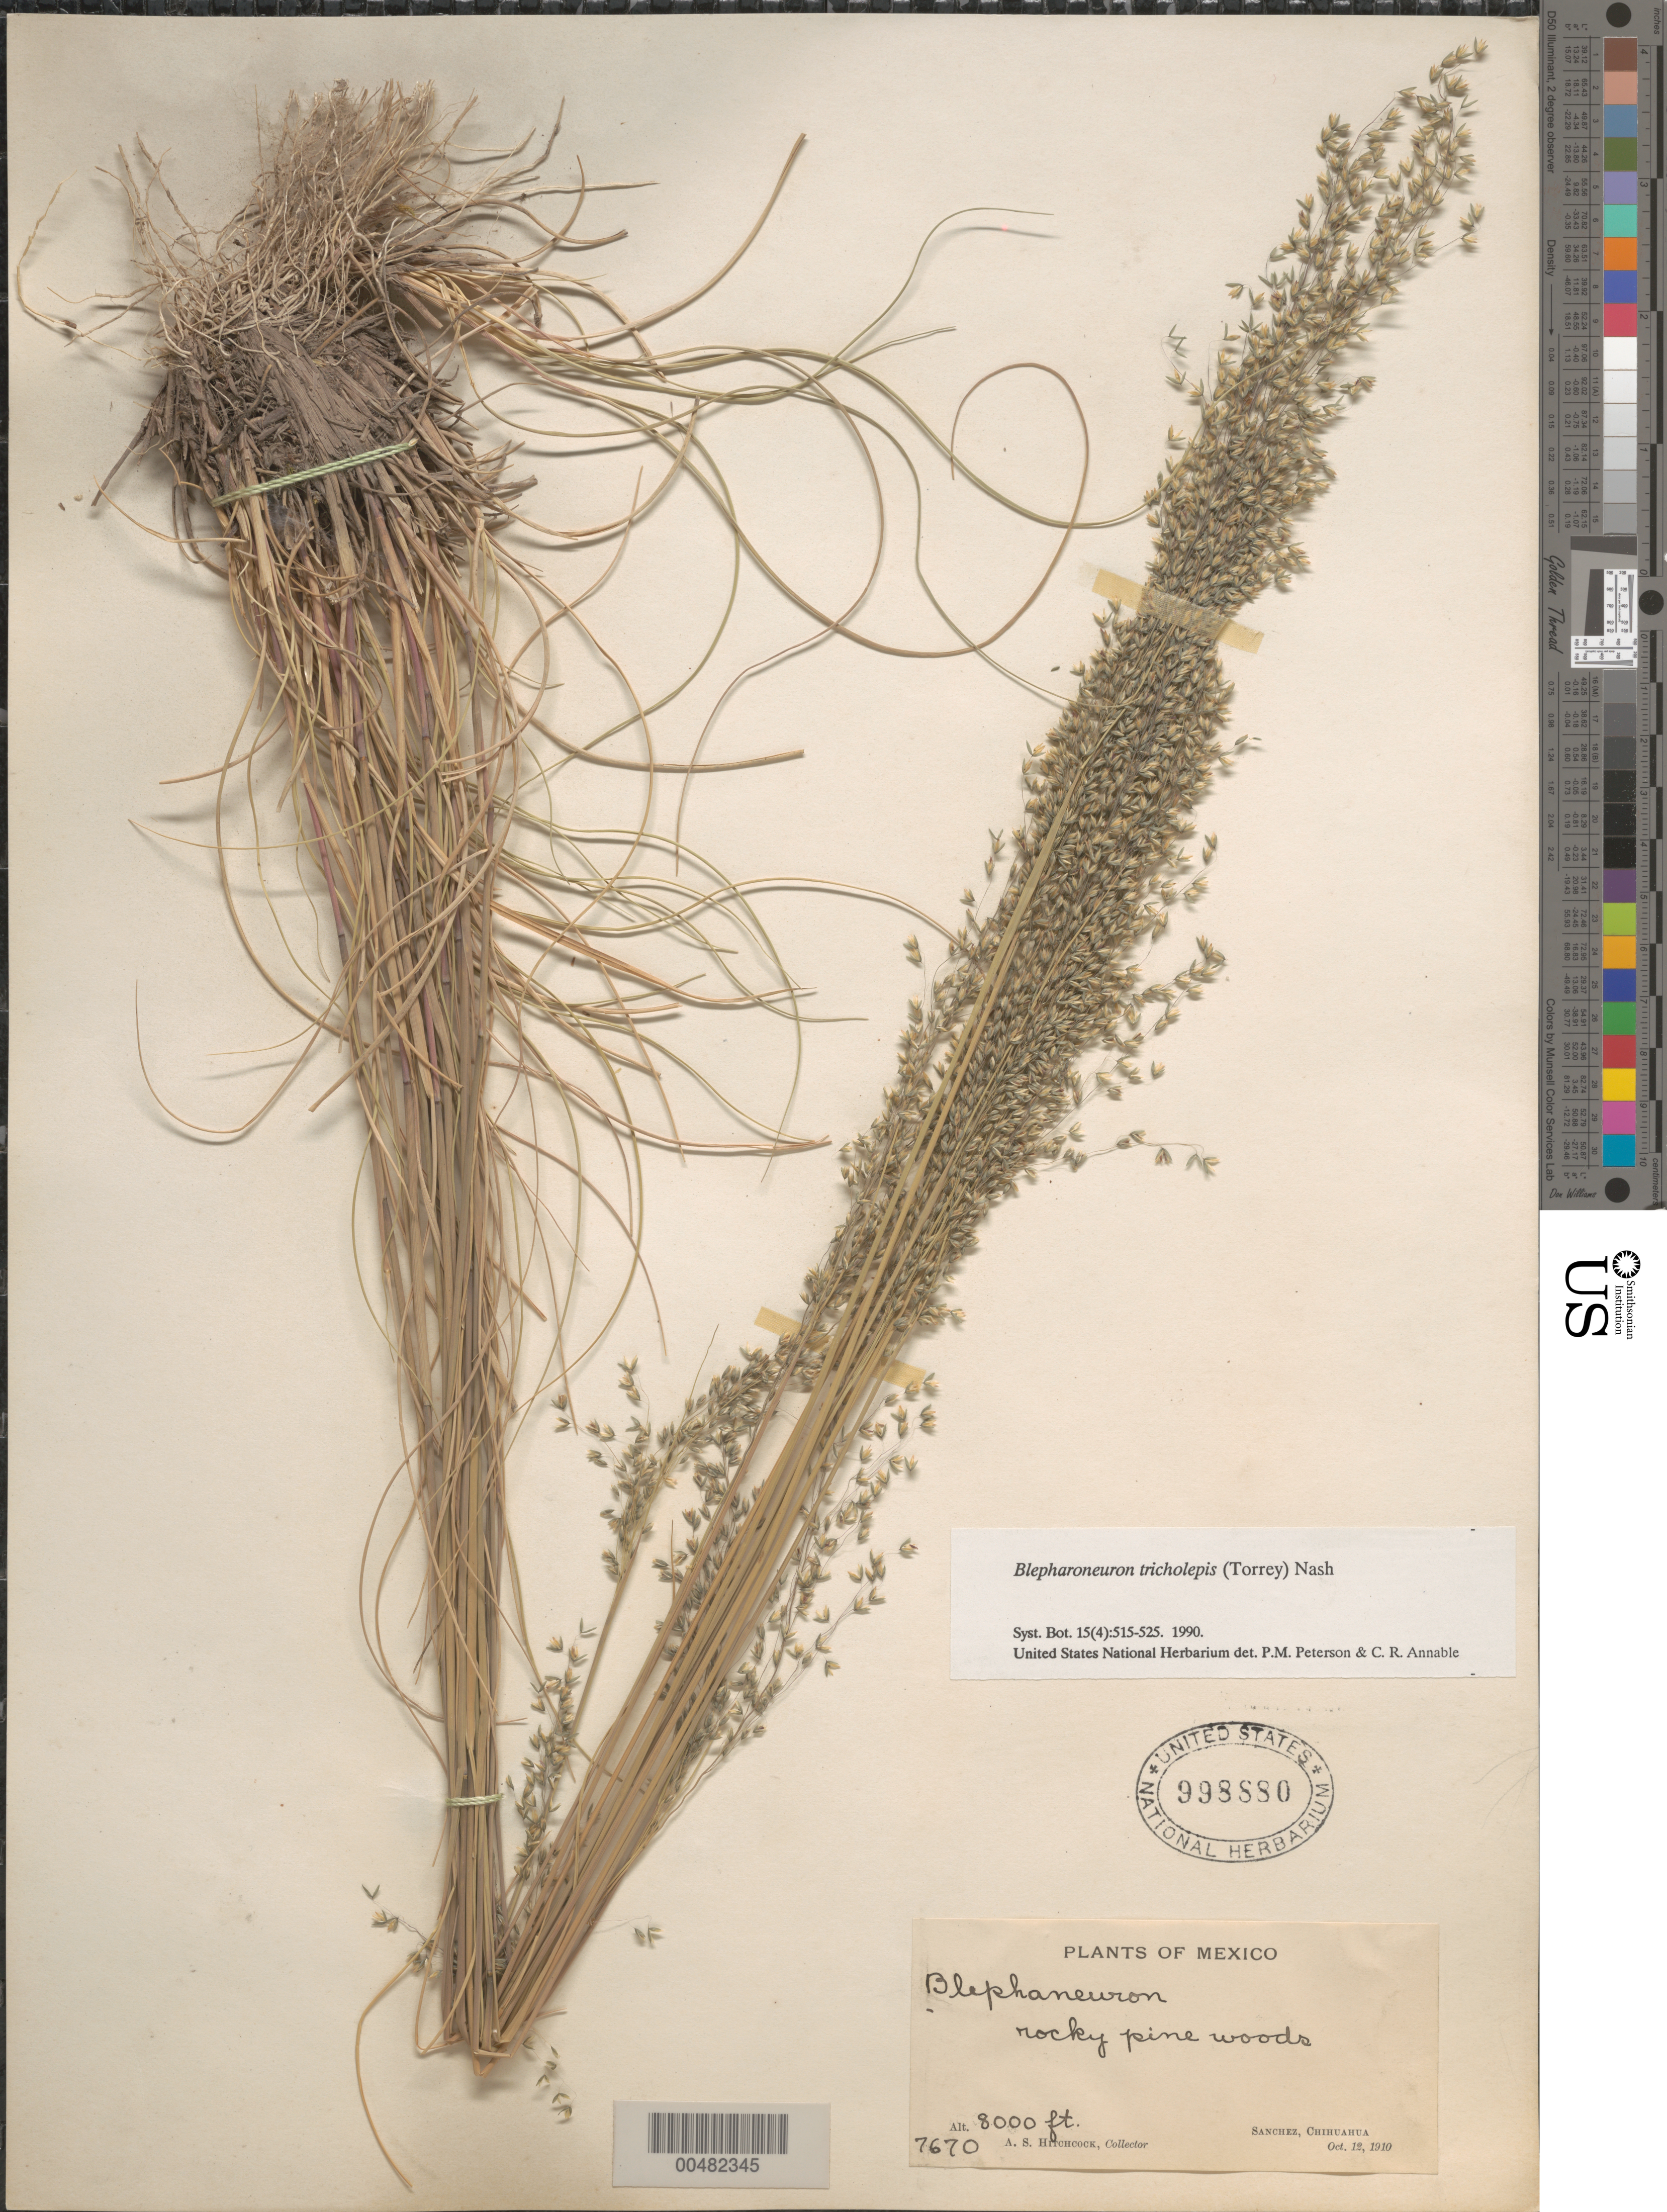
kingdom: Plantae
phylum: Tracheophyta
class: Liliopsida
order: Poales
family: Poaceae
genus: Blepharoneuron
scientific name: Blepharoneuron tricholepis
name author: (Torr.) Nash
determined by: Peterson, P. M.; Annable, C. R.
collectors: A. S. Hitchcock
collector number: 7670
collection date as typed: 12 Oct 1910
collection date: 1910-10-12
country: Mexico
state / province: Chihuahua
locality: Sanchez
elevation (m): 2438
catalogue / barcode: US 998880